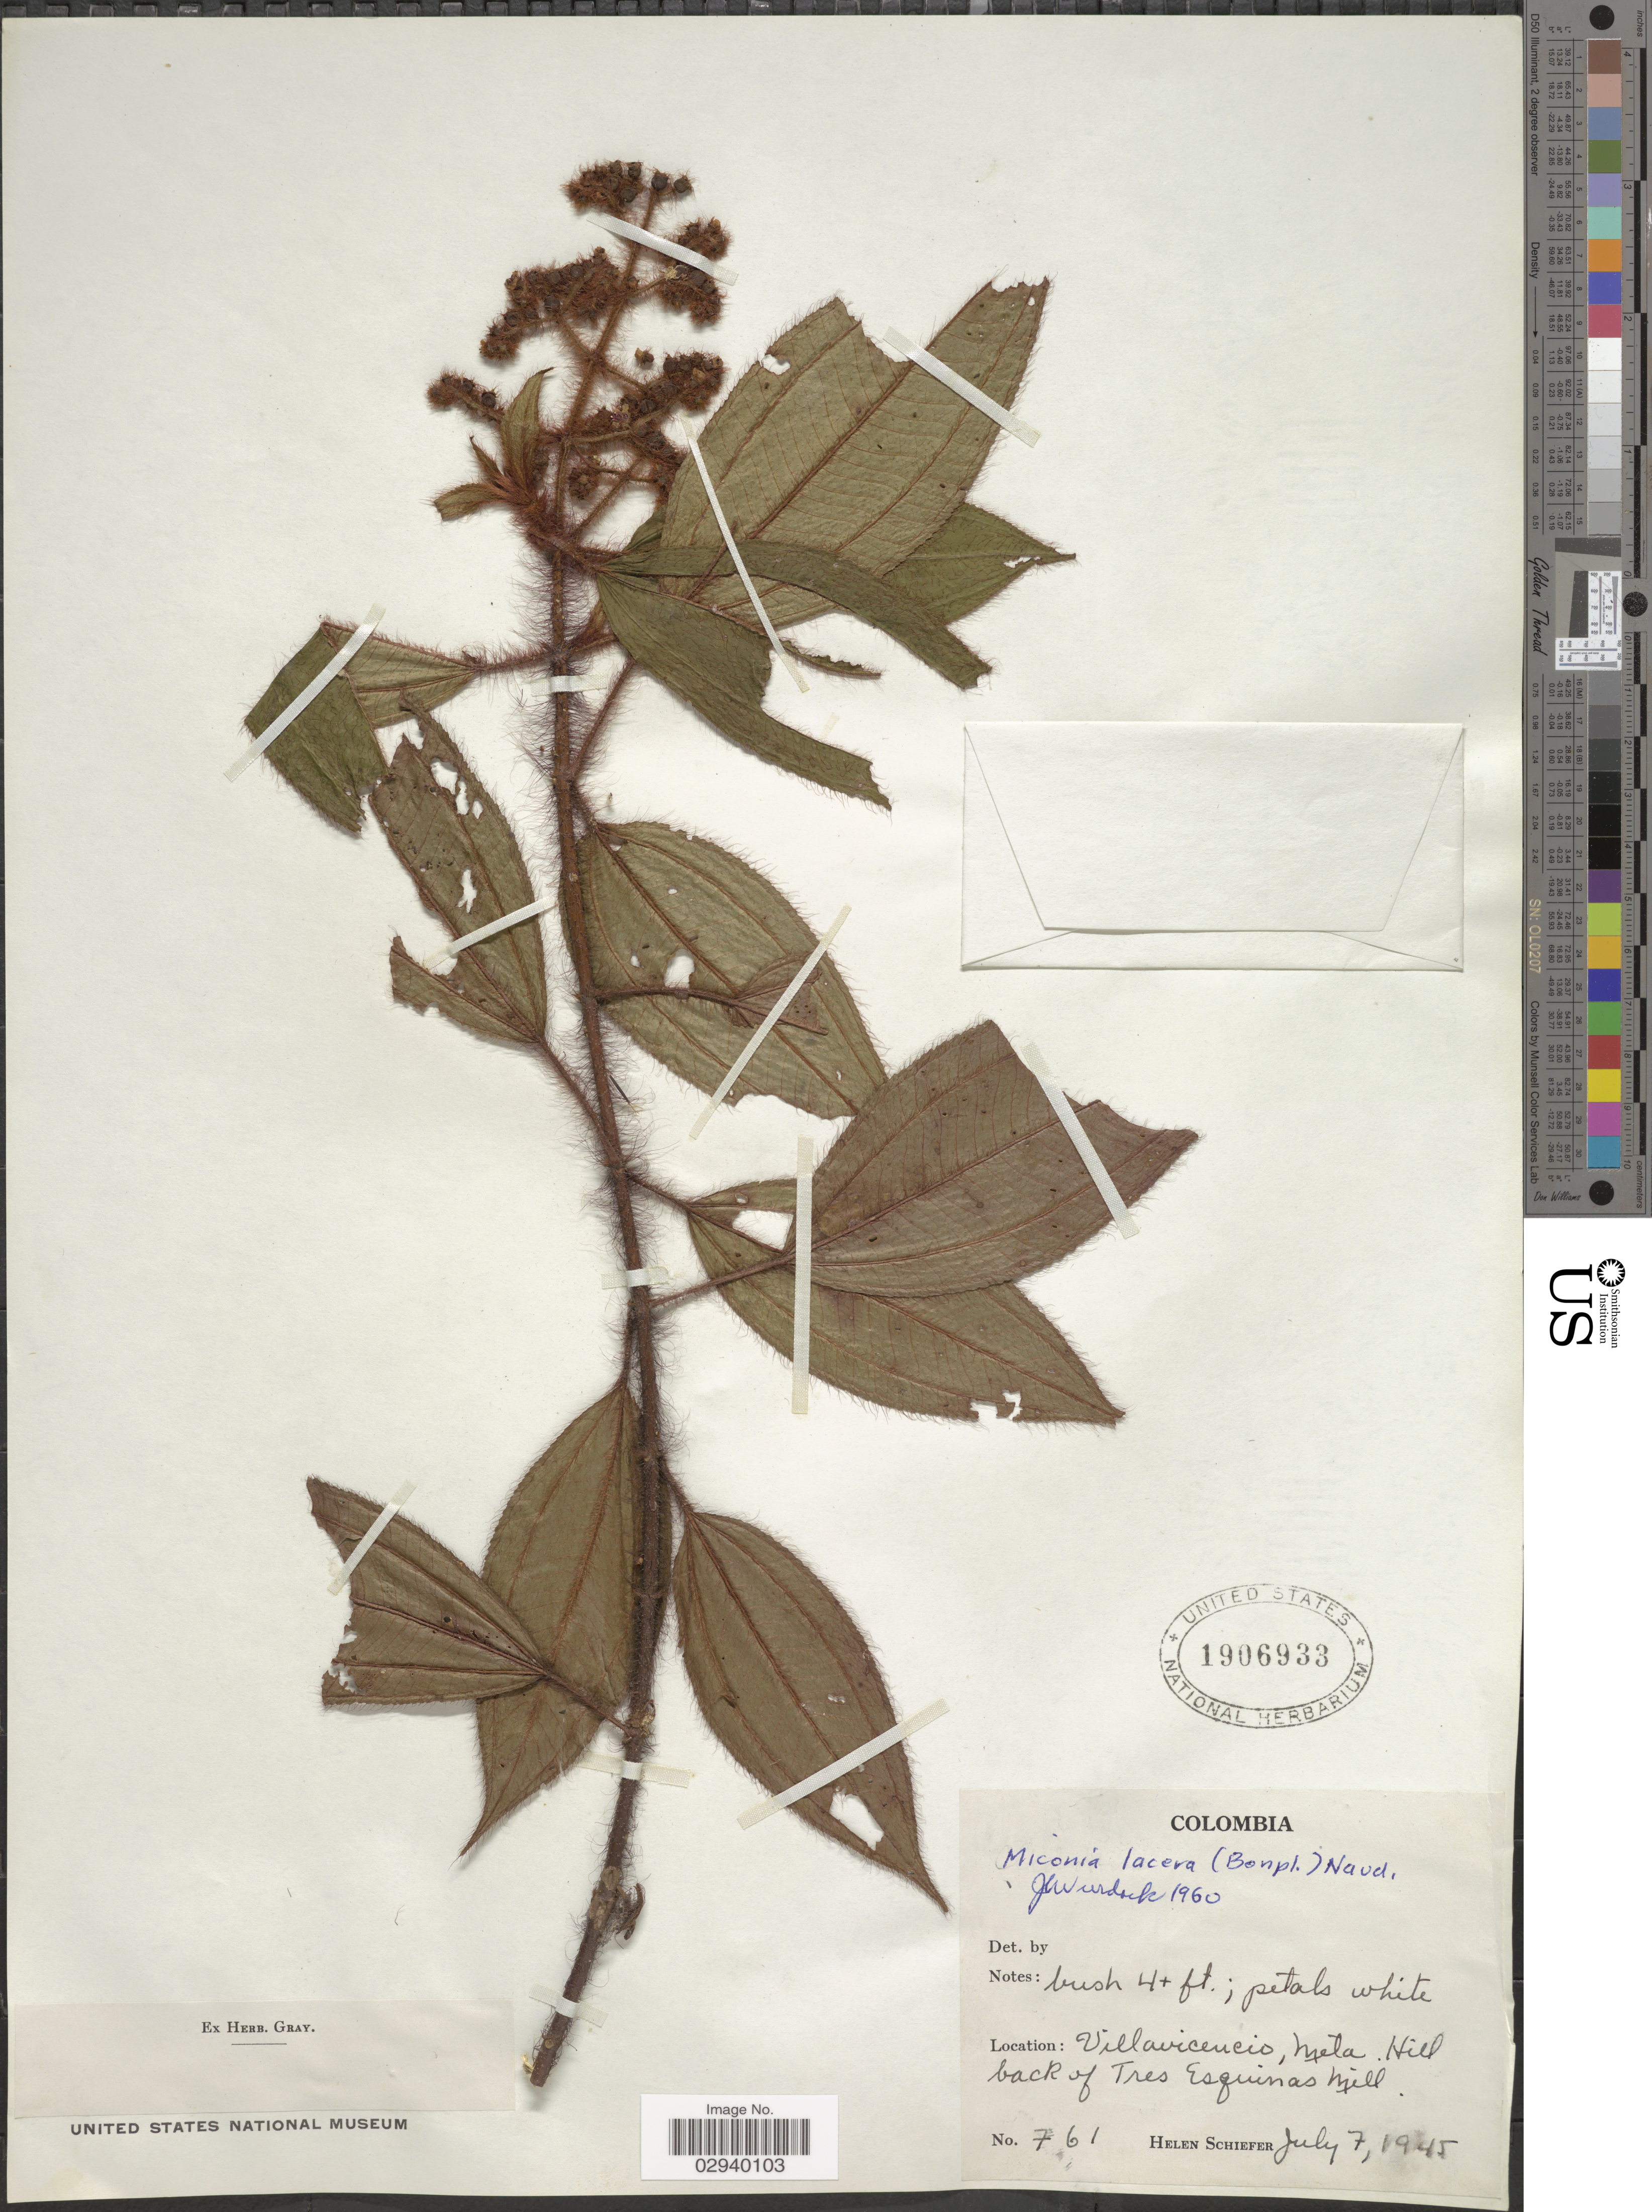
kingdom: Plantae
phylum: Tracheophyta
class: Magnoliopsida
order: Myrtales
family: Melastomataceae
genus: Miconia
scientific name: Miconia lacera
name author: (Bonpl.) Naudin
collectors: H. Schiefer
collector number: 761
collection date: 1945-07-07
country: Colombia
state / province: Meta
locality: Villavicencio. Hill back of Tres Esquinas Mill.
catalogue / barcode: US 1906933